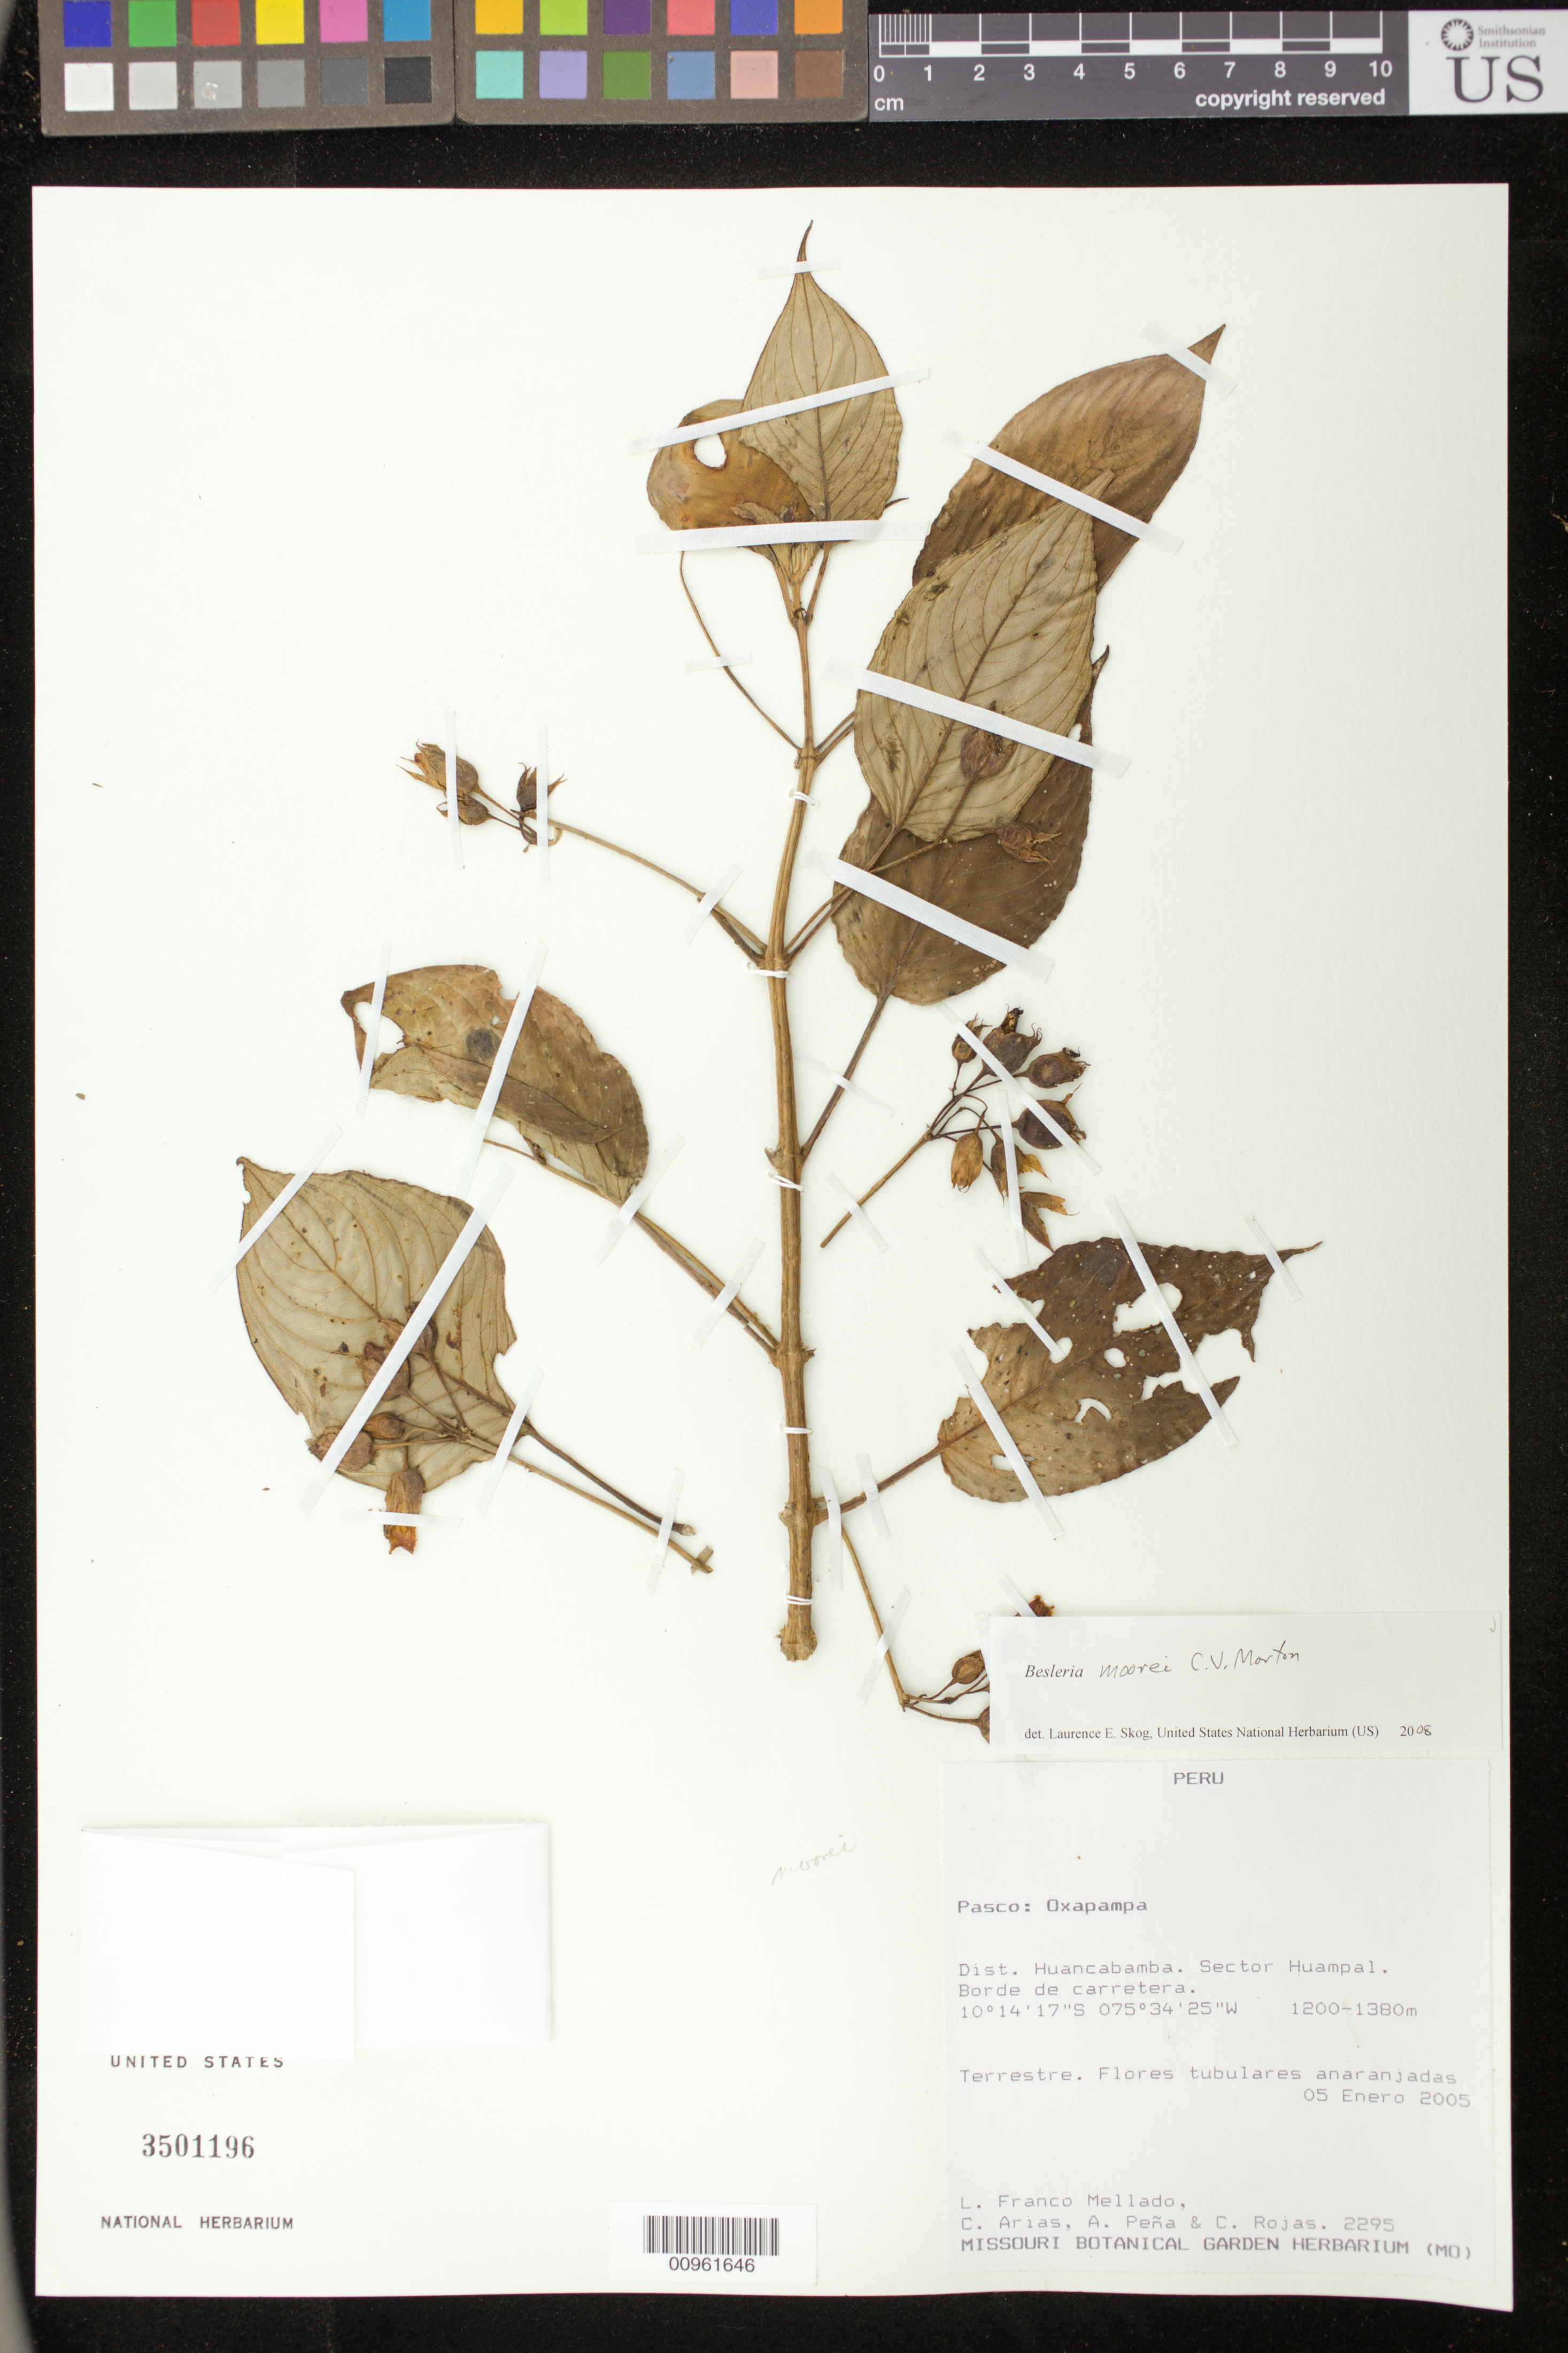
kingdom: Plantae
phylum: Tracheophyta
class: Magnoliopsida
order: Lamiales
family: Gesneriaceae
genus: Besleria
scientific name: Besleria moorei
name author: C.V. Morton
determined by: Skog, Laurence E.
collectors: L. Franco Mellado & et al.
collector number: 2295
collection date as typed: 05 Jan 2005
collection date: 2005-01-05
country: Peru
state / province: Pasco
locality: Pasco: Oxapampa. Dist. Huancabamba, Sector Huampal. Borde de carretera.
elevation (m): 1200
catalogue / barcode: US 3501196